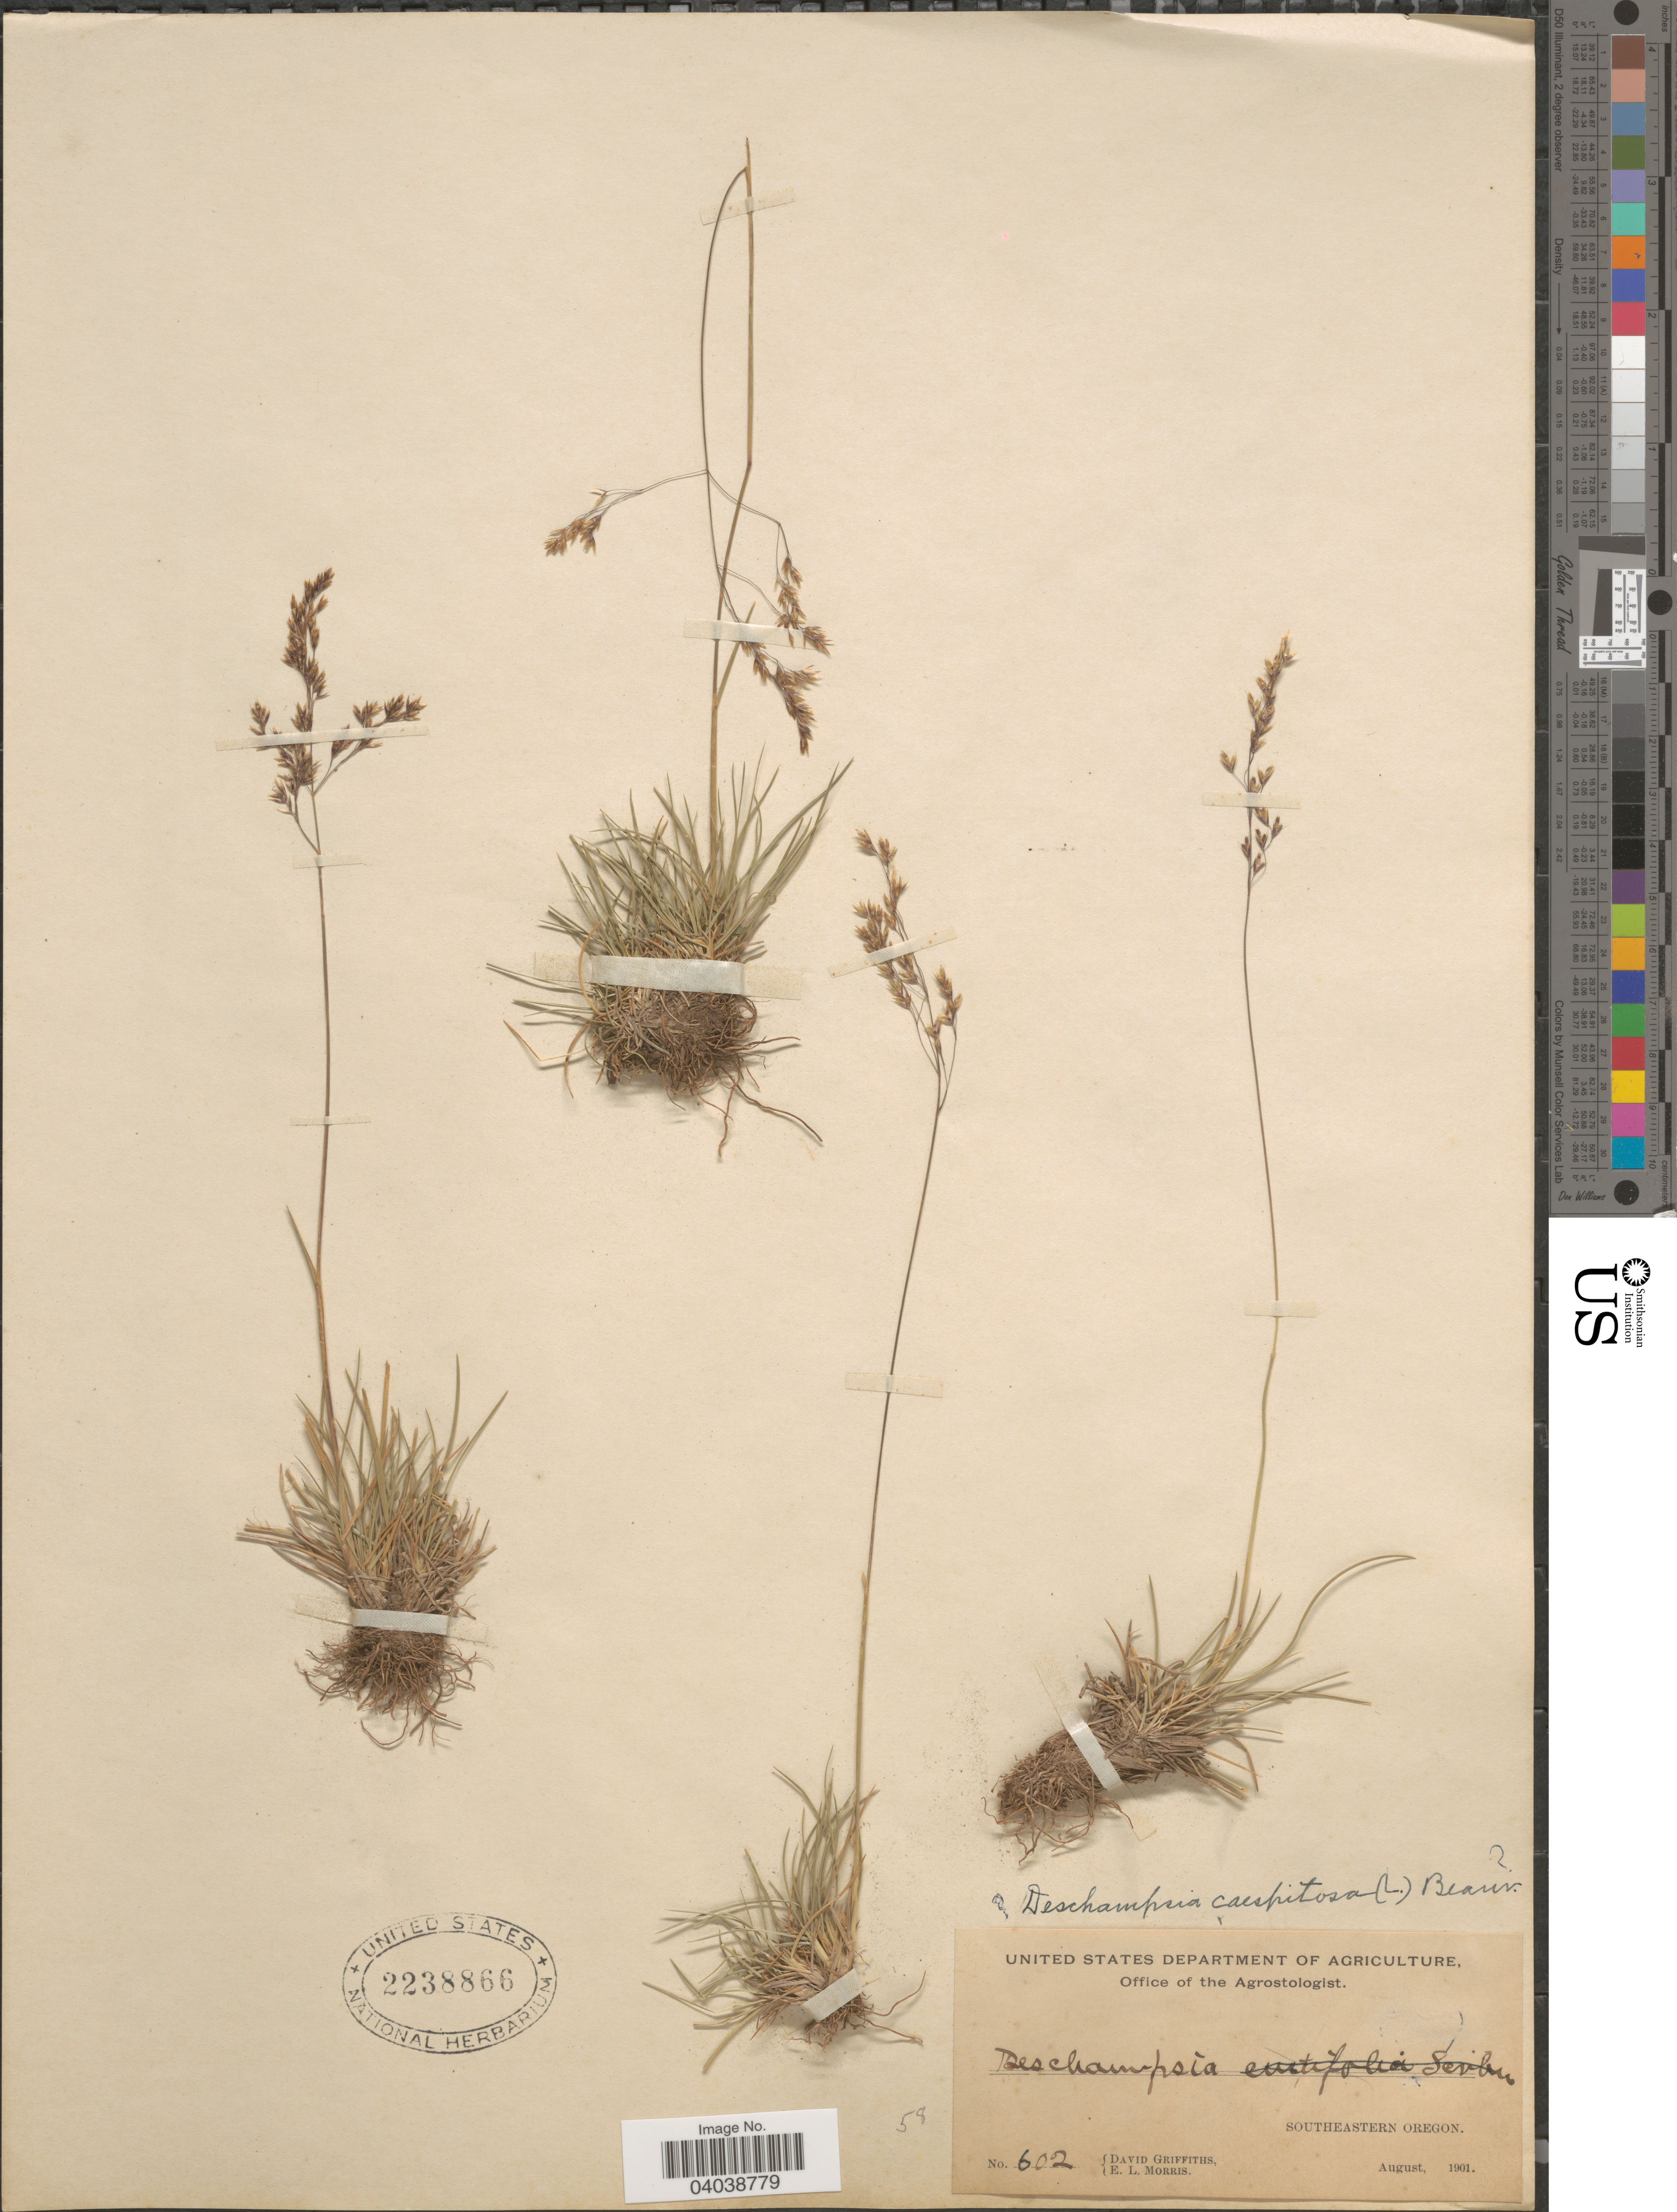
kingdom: Plantae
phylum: Tracheophyta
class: Liliopsida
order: Poales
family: Poaceae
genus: Deschampsia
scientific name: Deschampsia cespitosa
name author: (L.) P. Beauv.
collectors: D. Griffiths & E. Morris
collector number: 602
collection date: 1901-08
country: United States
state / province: Oregon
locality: Southeastern Oregon.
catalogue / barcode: US 2238866